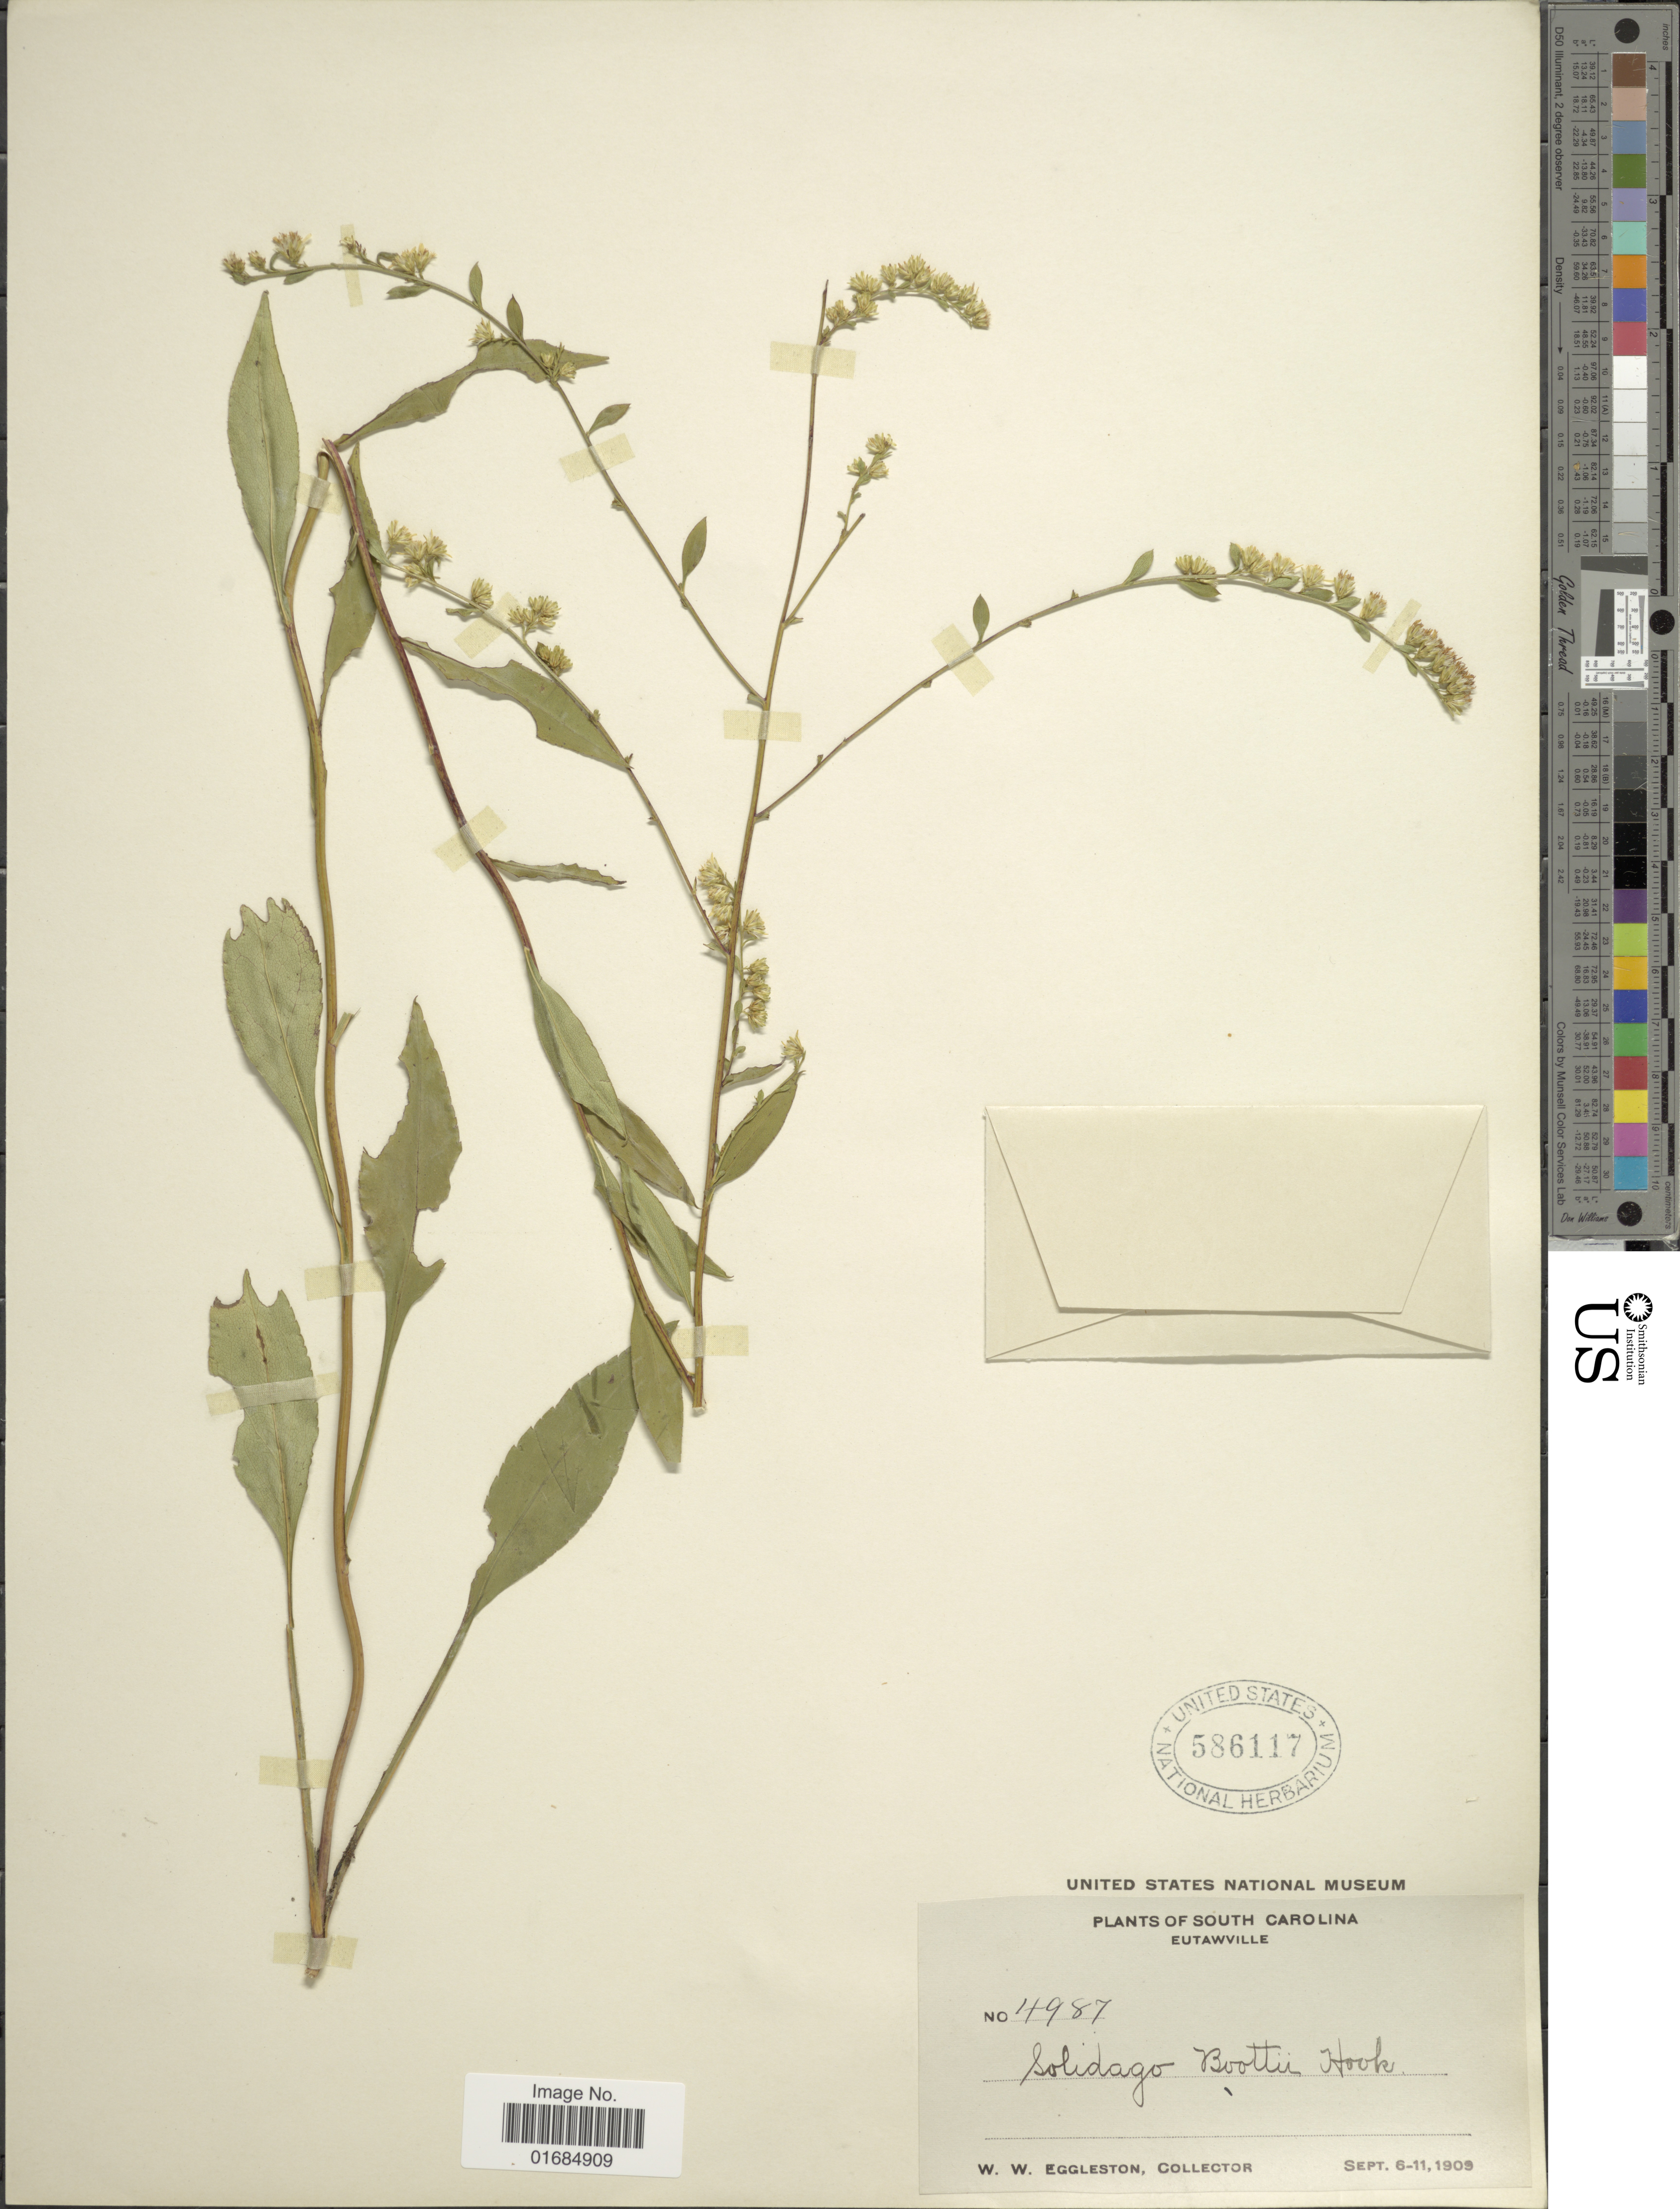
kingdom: Plantae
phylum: Tracheophyta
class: Magnoliopsida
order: Asterales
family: Asteraceae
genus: Solidago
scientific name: Solidago boottii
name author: Hook.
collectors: W. W. Eggleston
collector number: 4987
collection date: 1909-09-06/1909-09-11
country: United States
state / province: South Carolina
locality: Eutawville.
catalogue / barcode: US 586117